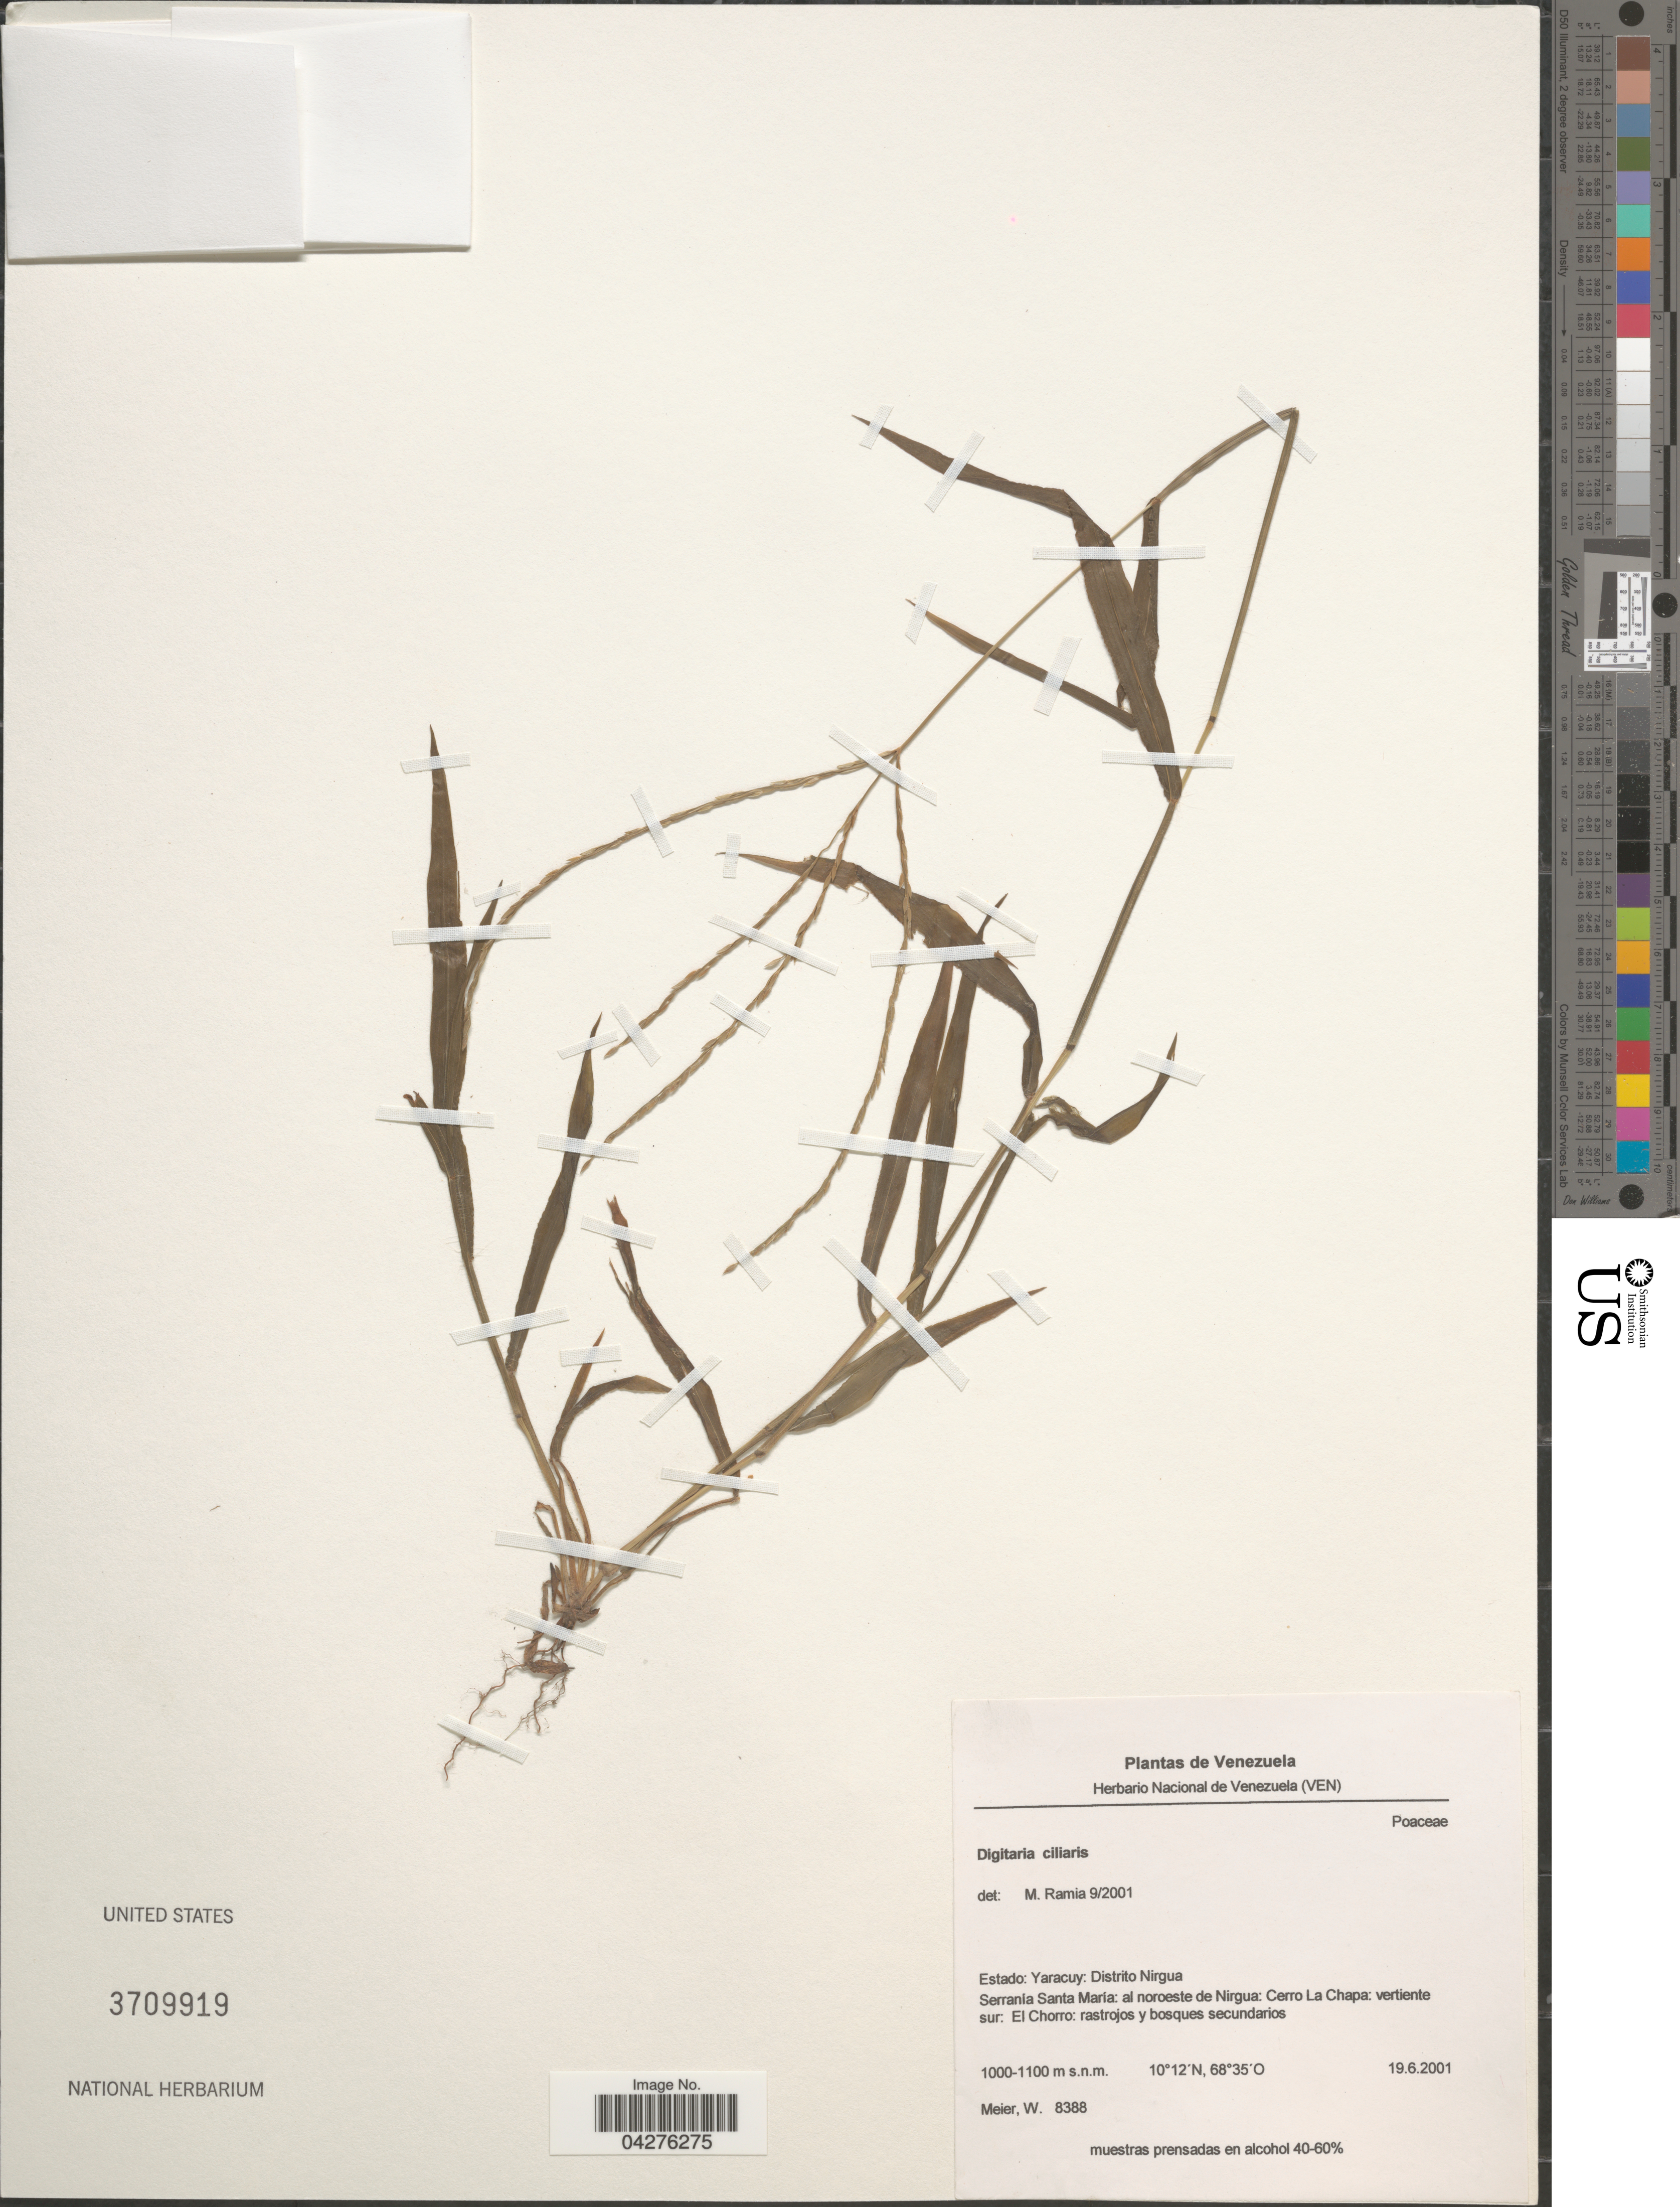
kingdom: Plantae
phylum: Tracheophyta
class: Liliopsida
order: Poales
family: Poaceae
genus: Digitaria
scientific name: Digitaria ciliaris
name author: (Retz.) Koeler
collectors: W. Meier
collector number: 8388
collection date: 2001-06-19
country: Venezuela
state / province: Yaracuy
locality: Distrito Nirgua. Serrania Santa María: al noroeste de Nirgua: Cerro La Chapa: vertiente sur. El Chorro: rastrojos y bosques secundarios.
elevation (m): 1000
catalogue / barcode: US 3709919